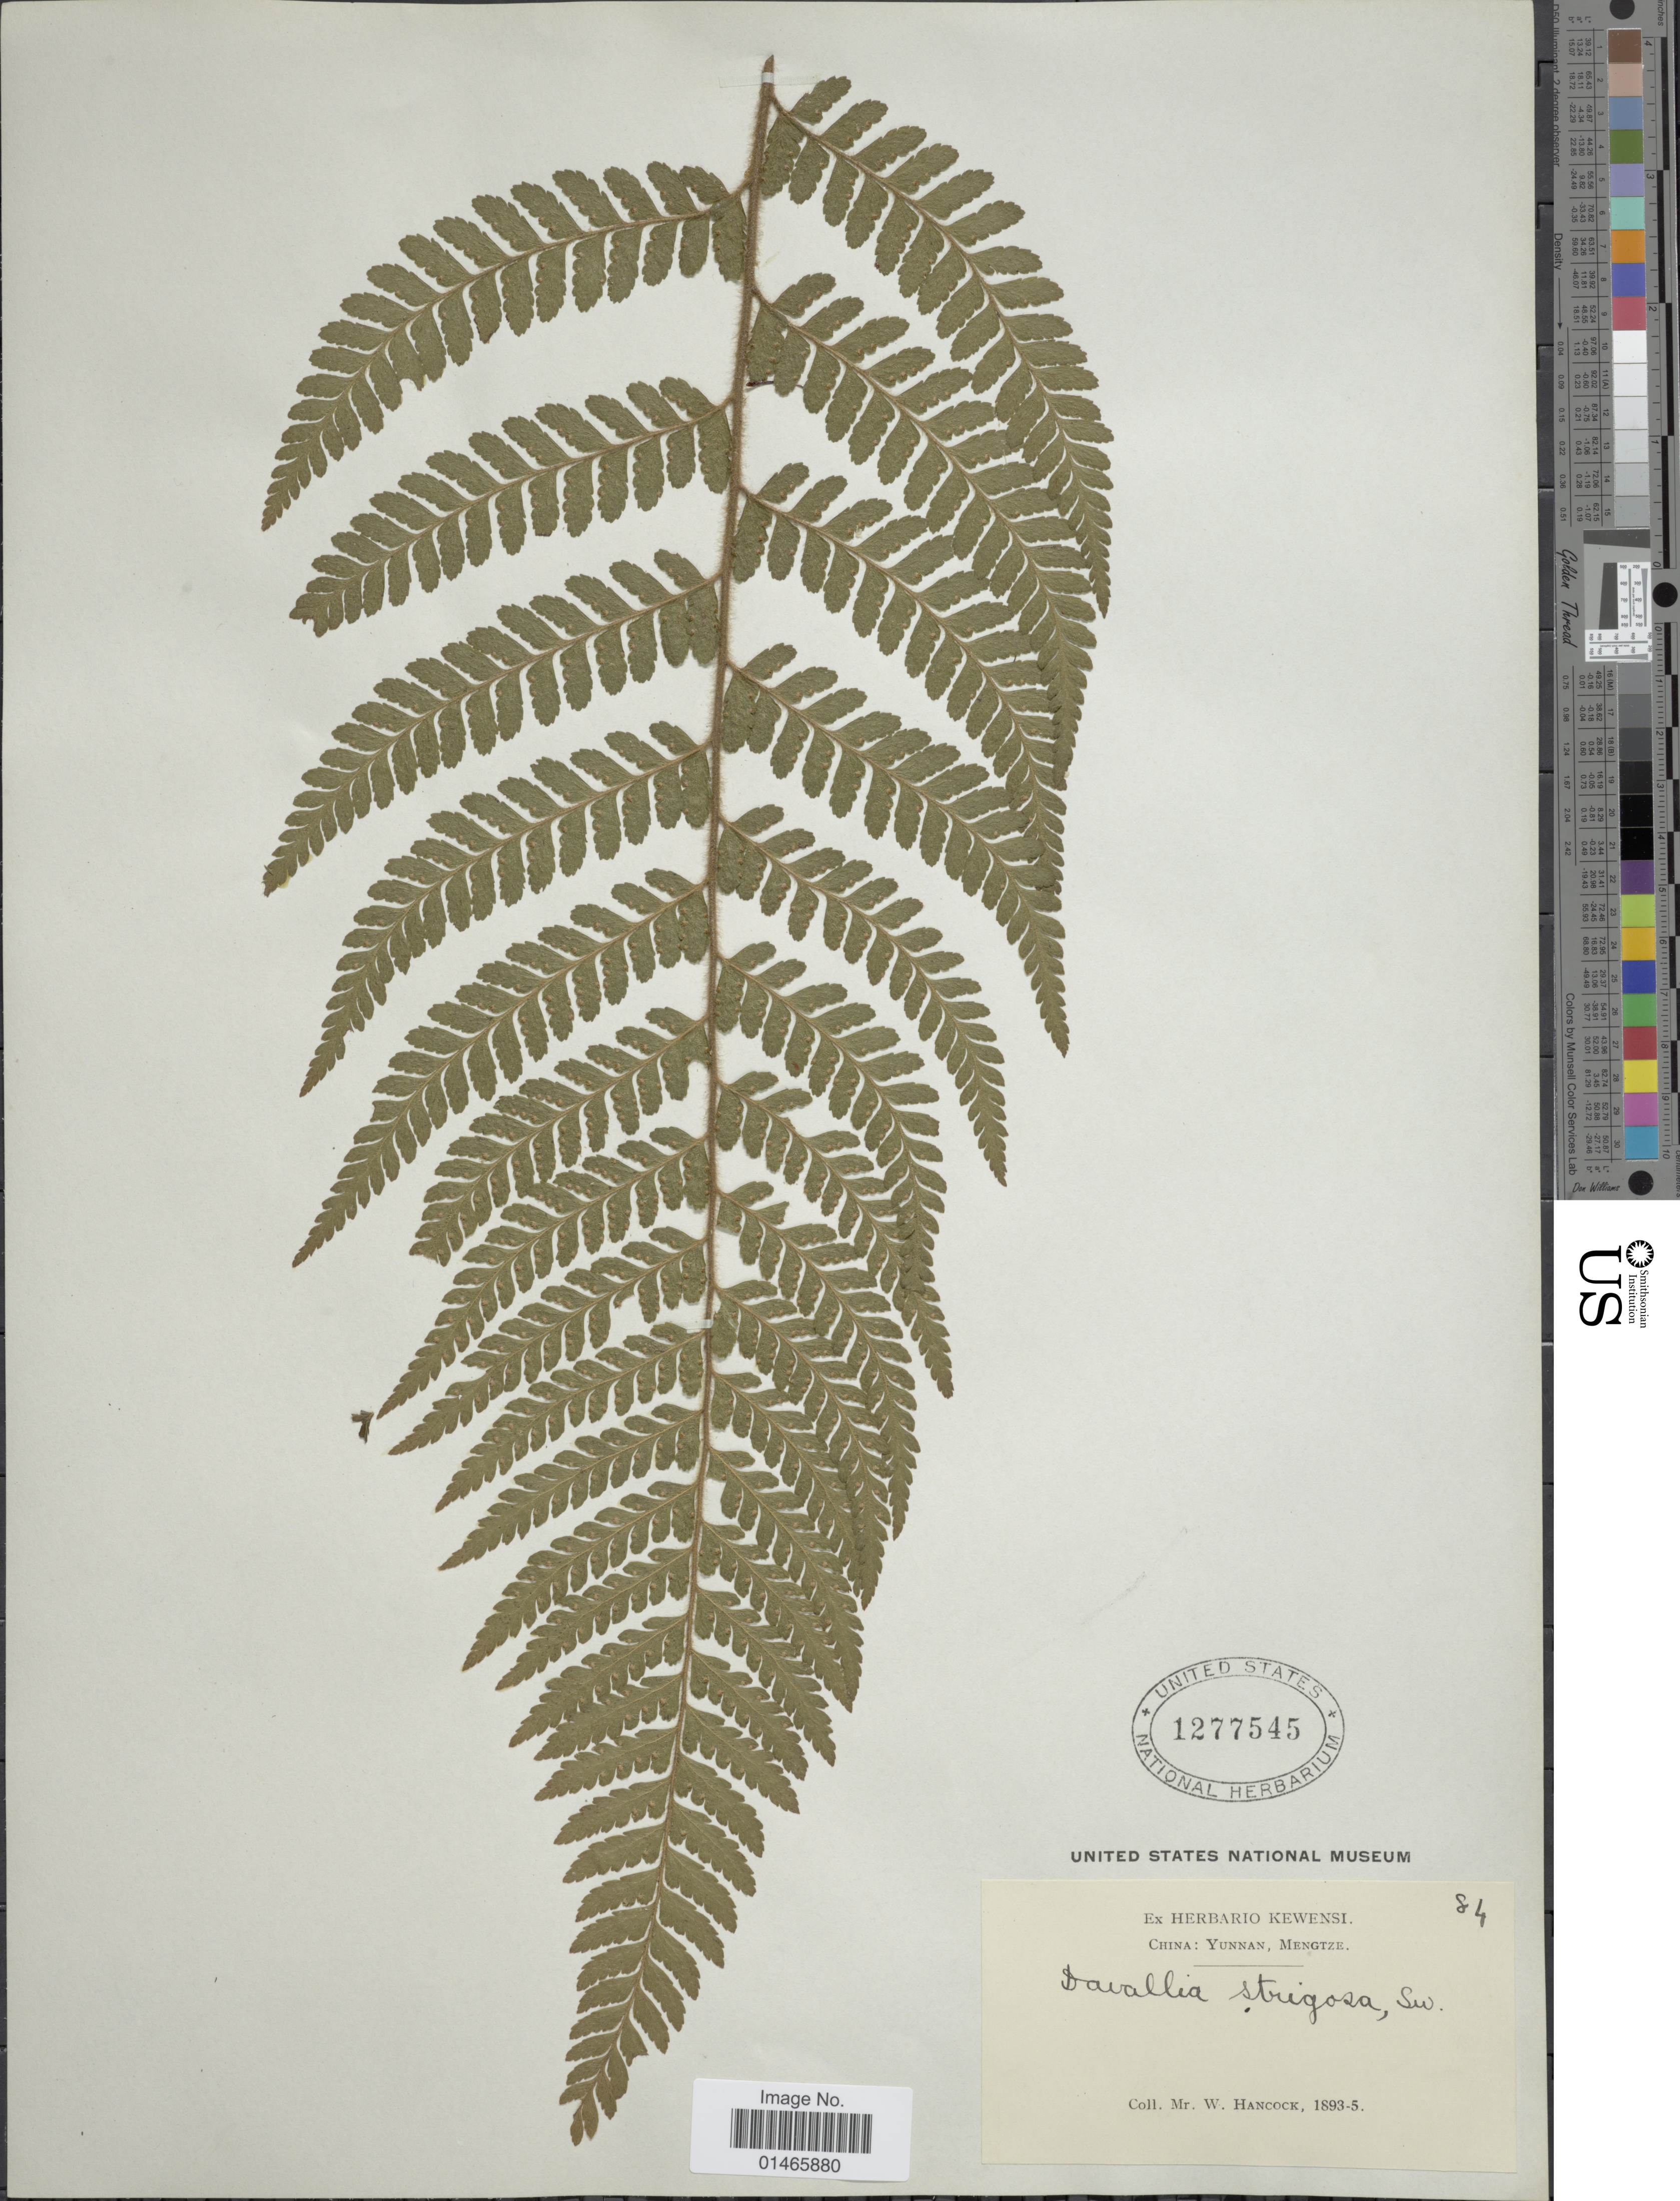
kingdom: Plantae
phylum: Tracheophyta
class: Polypodiopsida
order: Polypodiales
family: Dennstaedtiaceae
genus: Microlepia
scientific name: Microlepia strigosa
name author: (Thunb.) J. Presl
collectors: W. Hancock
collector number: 84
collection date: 1893/1895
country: China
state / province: Yunnan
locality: Kewensi, Mengtze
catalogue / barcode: US 1277545